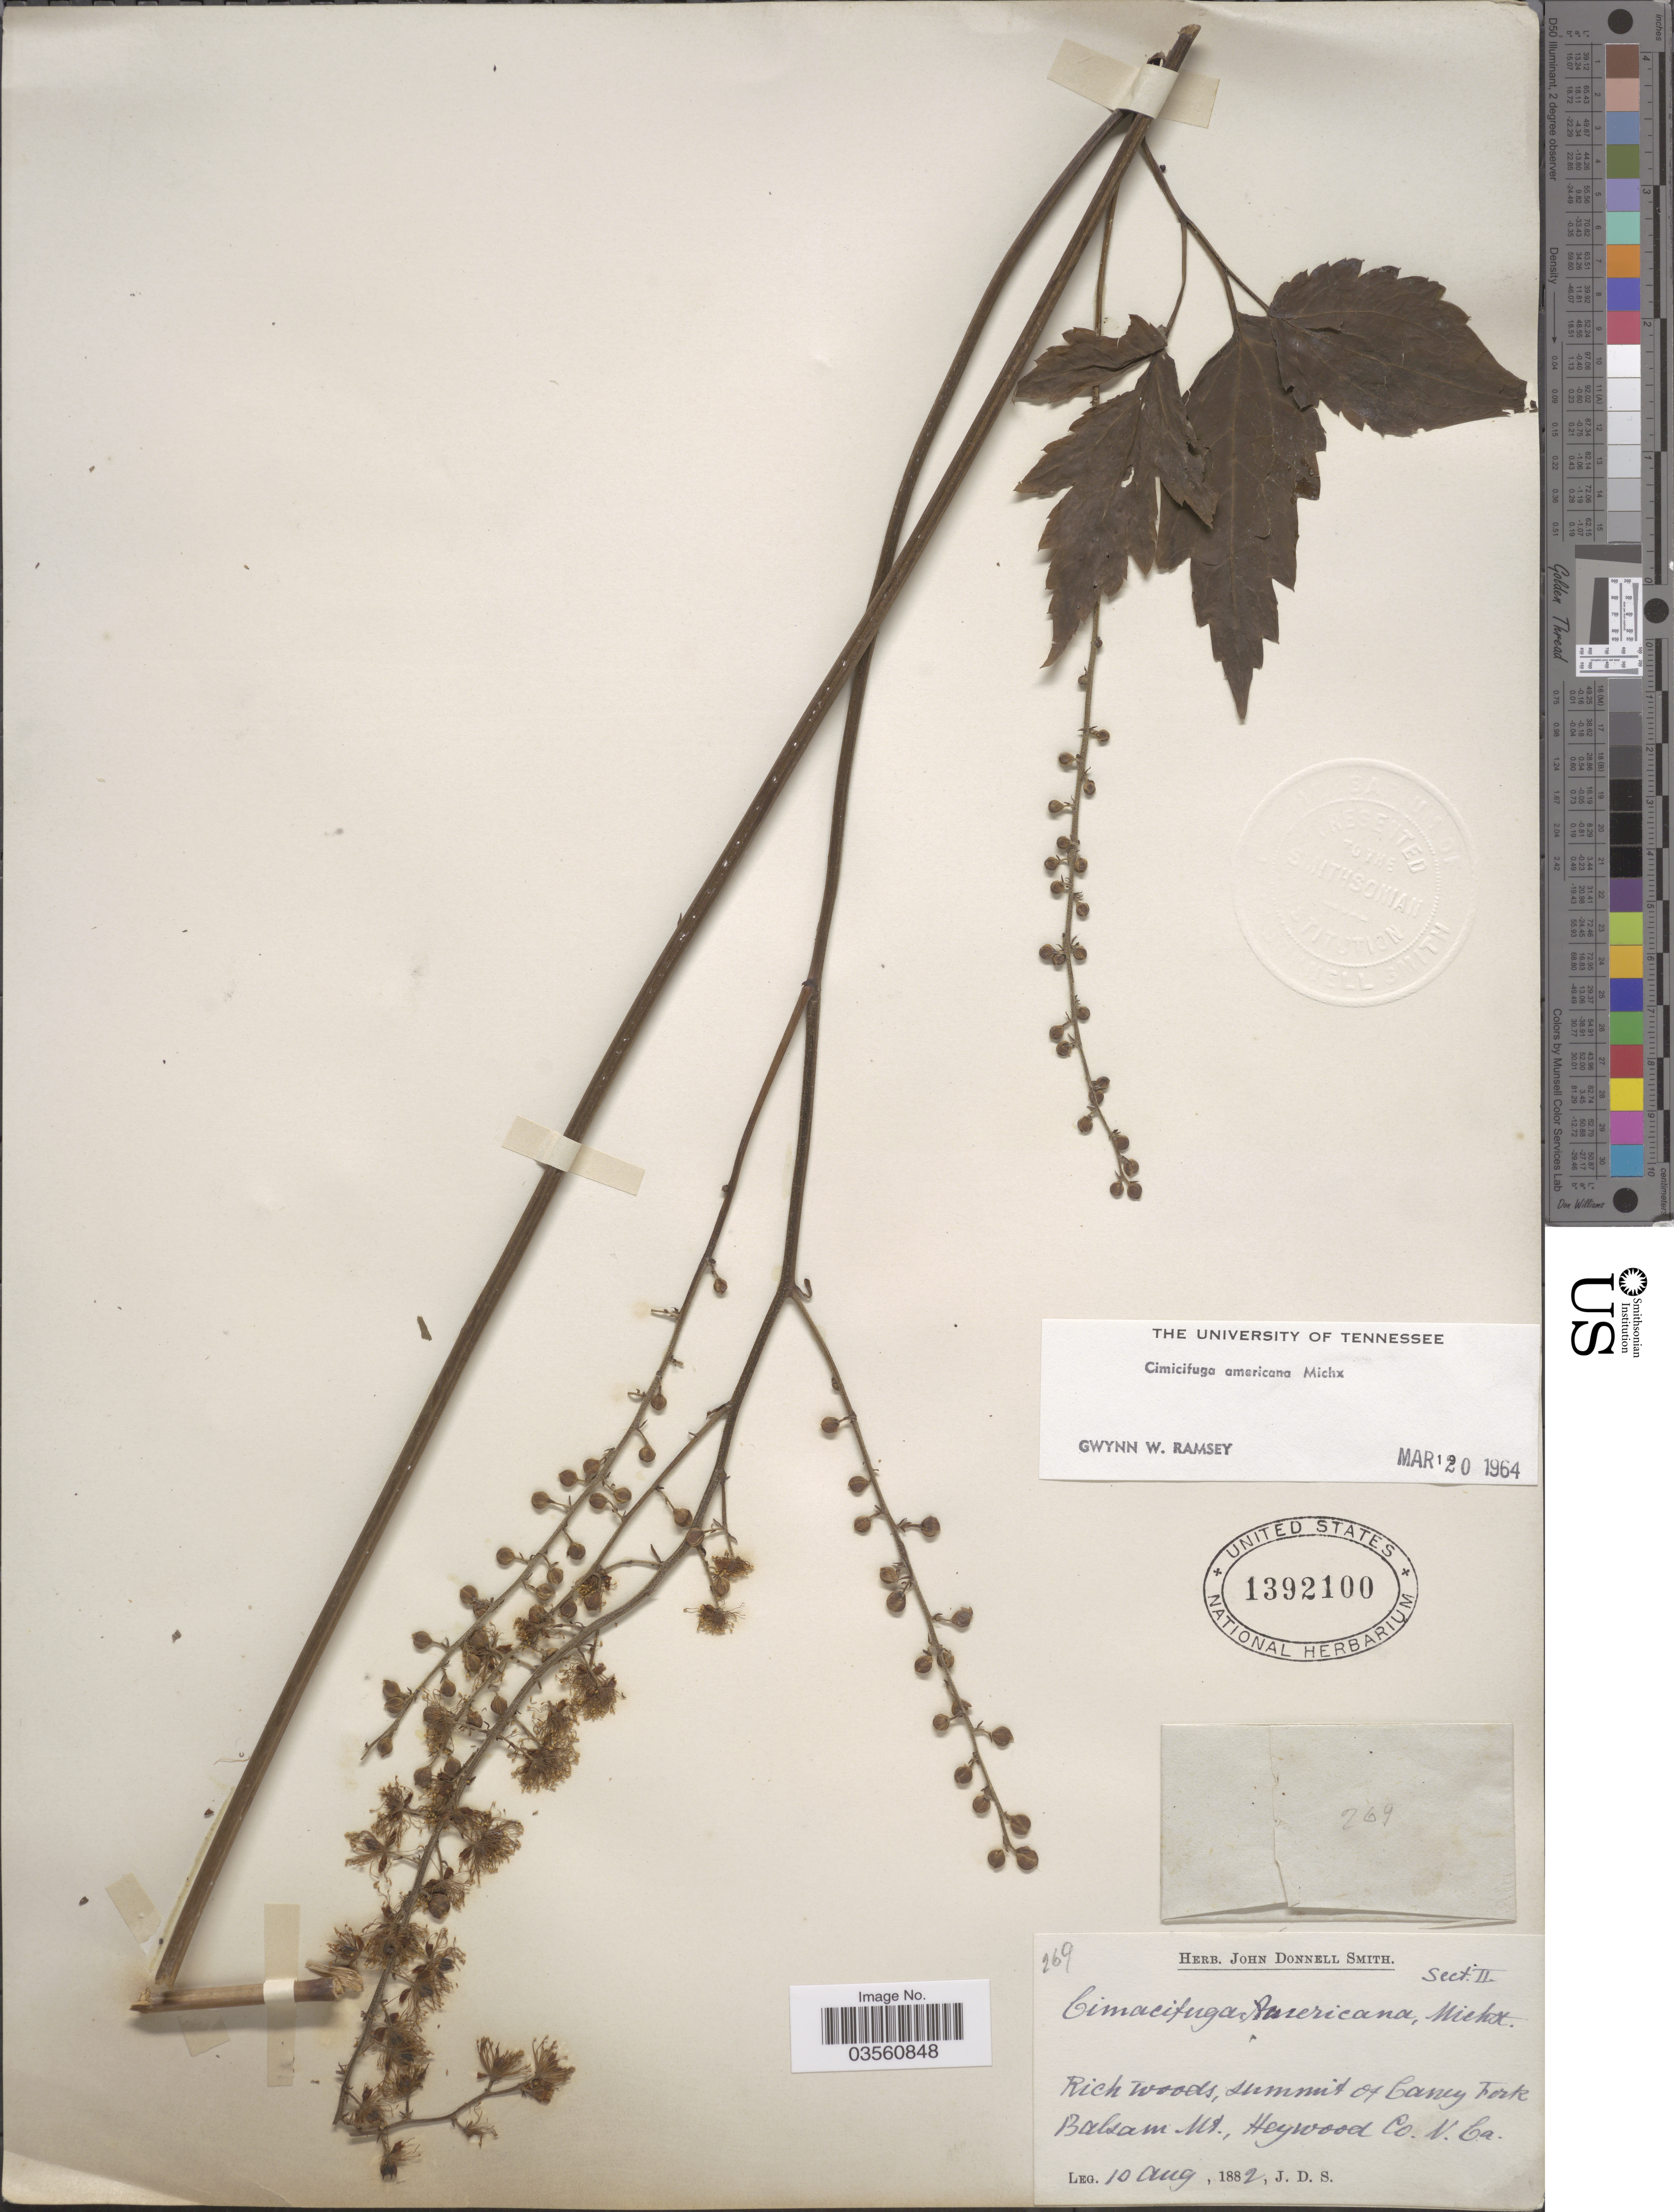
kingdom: Plantae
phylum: Tracheophyta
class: Magnoliopsida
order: Ranunculales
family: Ranunculaceae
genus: Actaea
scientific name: Actaea podocarpa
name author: DC.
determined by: Strong, M. T., (US), Smithsonian Institution - National Museum of Natural History (UNITED STATES)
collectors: J. Donnell Smith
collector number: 269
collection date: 1882-08-10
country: United States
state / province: North Carolina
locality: Summit of Caney Fork. Balsam Mt., Heywood Co.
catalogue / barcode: US 1392100